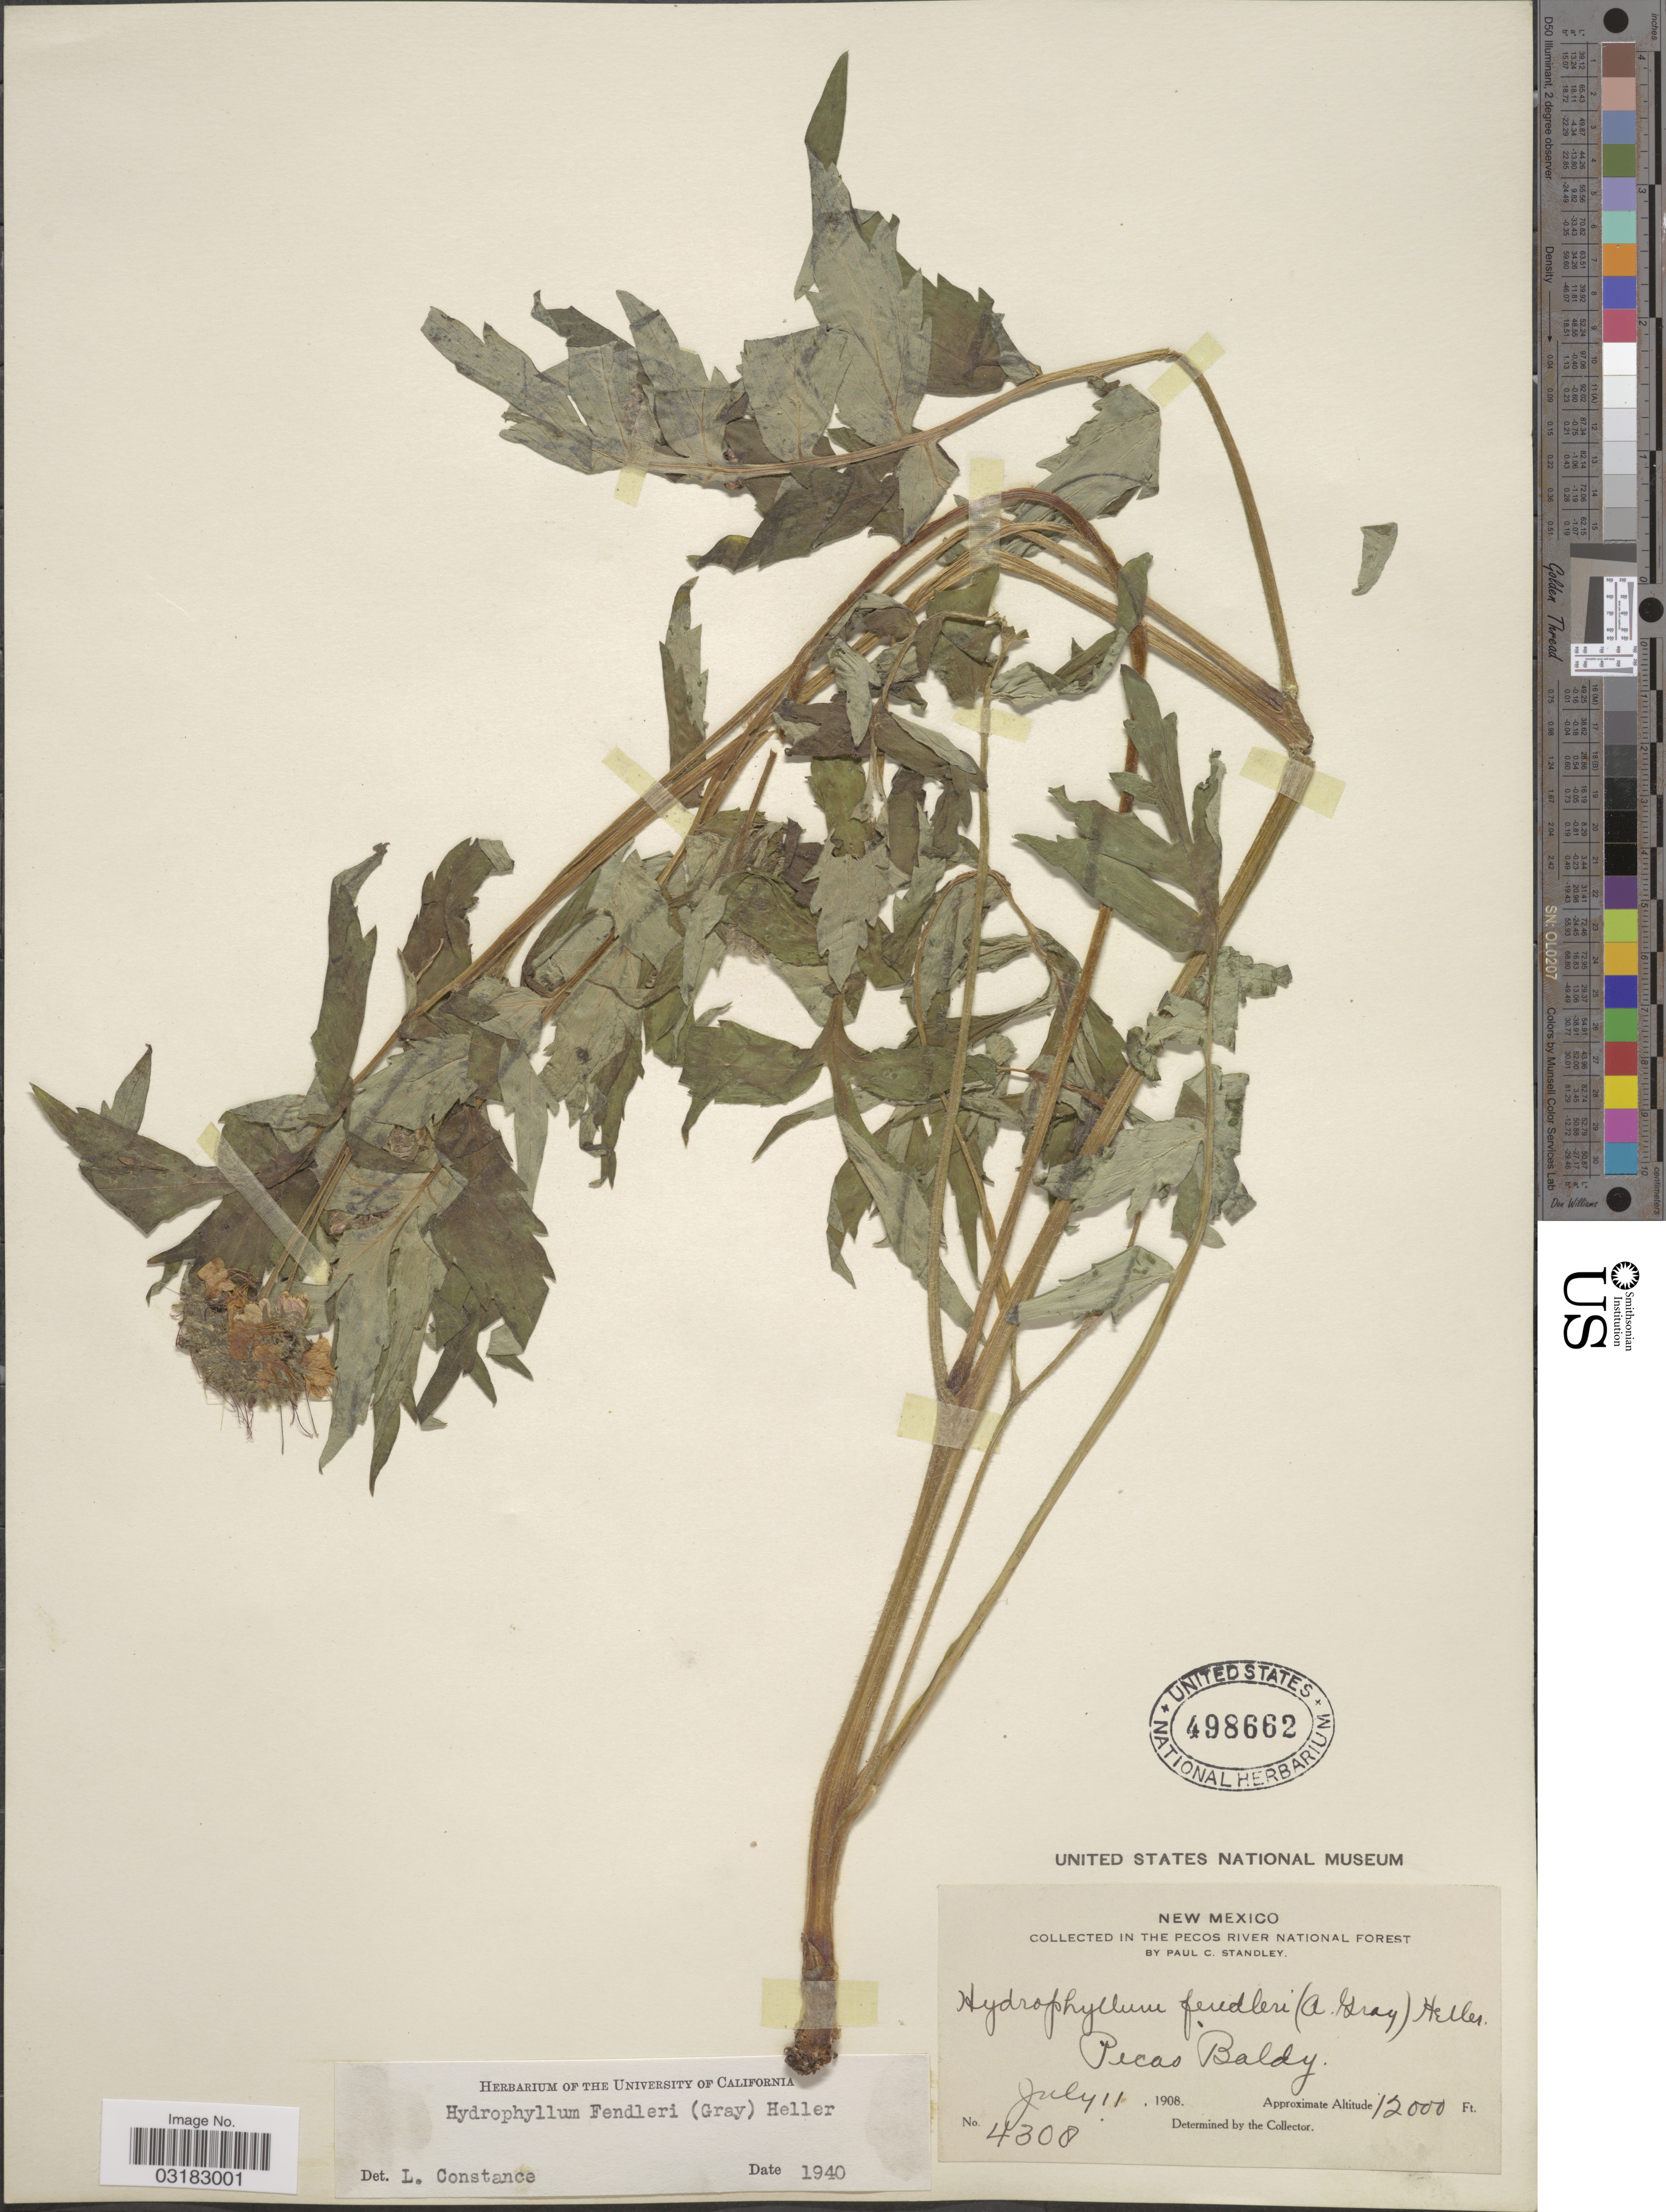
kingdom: Plantae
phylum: Tracheophyta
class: Magnoliopsida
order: Boraginales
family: Hydrophyllaceae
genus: Hydrophyllum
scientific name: Hydrophyllum fendleri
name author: (A. Gray) A. Heller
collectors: P. C. Standley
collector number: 4308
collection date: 1908-07-11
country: United States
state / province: New Mexico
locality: In the Pecos River National Forest. Pecos Baldy.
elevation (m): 3658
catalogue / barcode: US 498662